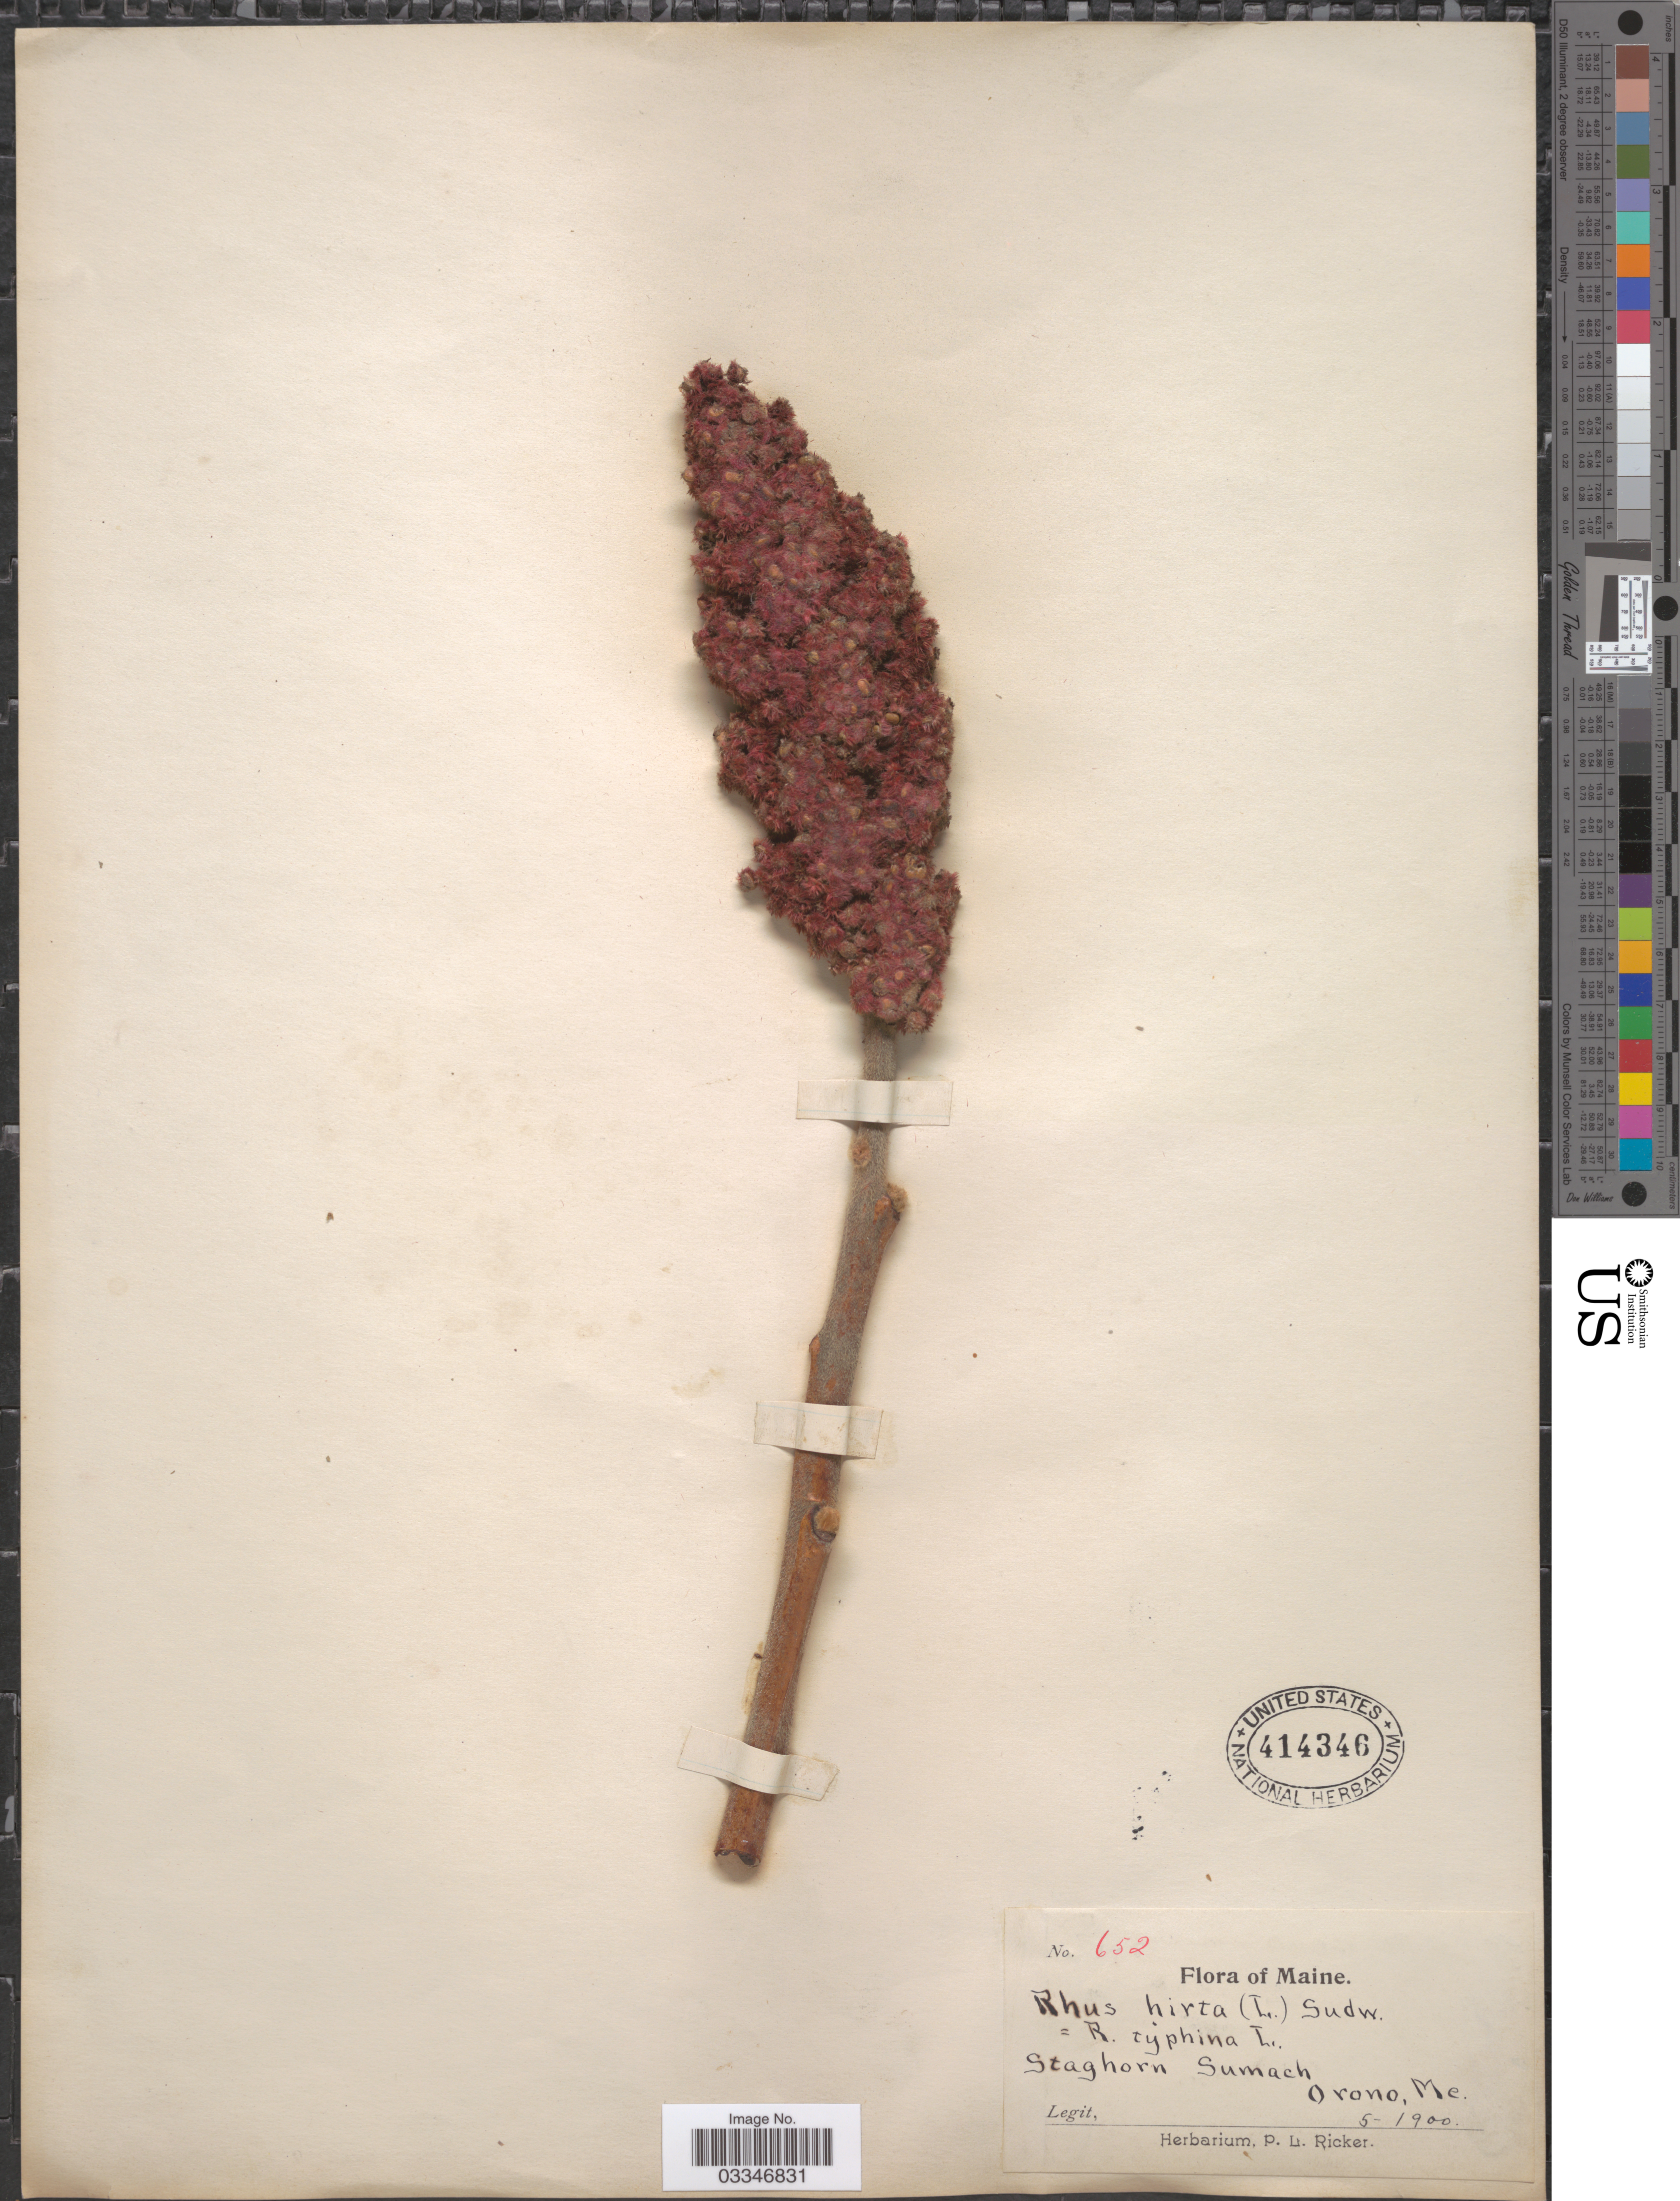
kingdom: Plantae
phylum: Tracheophyta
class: Magnoliopsida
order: Sapindales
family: Anacardiaceae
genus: Rhus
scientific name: Rhus typhina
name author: L.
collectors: ex herb. P. L. Ricker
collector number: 652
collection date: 1900-05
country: United States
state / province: Maine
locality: Staghorn Sumach, Orono.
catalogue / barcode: US 414346